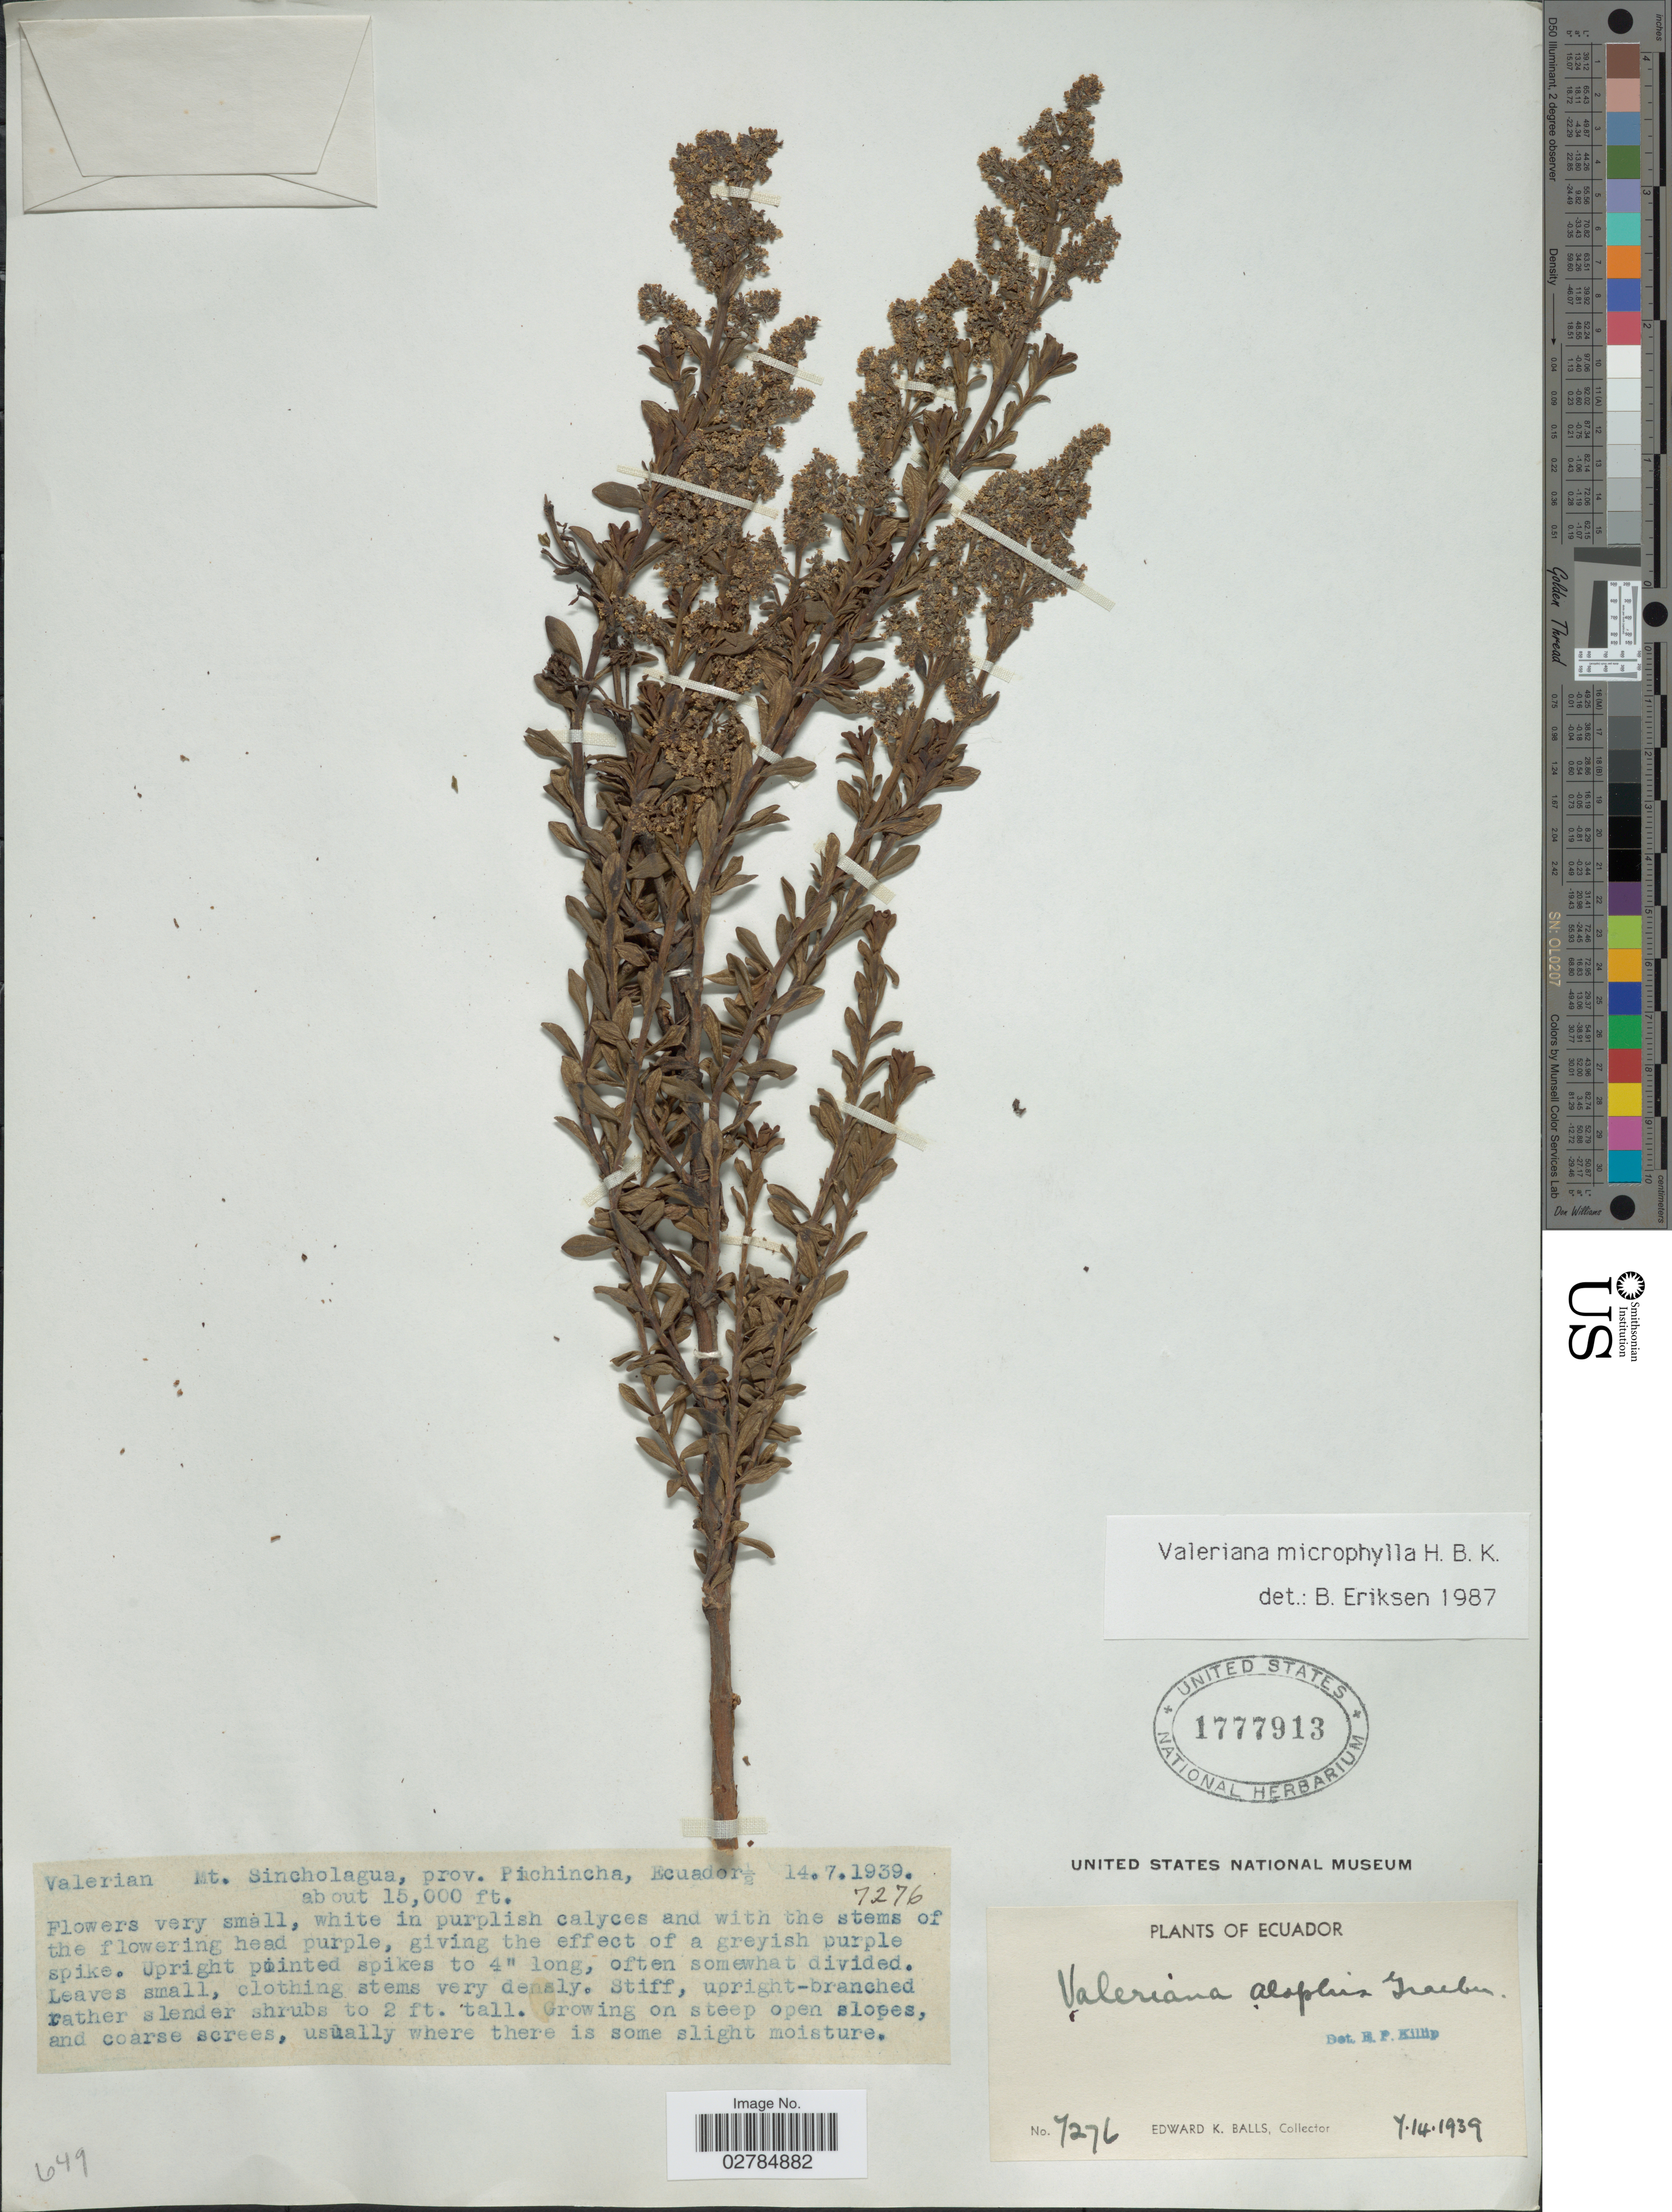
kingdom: Plantae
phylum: Tracheophyta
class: Magnoliopsida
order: Dipsacales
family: Caprifoliaceae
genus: Valeriana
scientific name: Valeriana microphylla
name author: Kunth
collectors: E. K. Balls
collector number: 7276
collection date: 1939-07-14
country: Ecuador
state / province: Pichincha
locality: Mt. Sincholagua.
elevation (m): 4572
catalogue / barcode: US 1777913